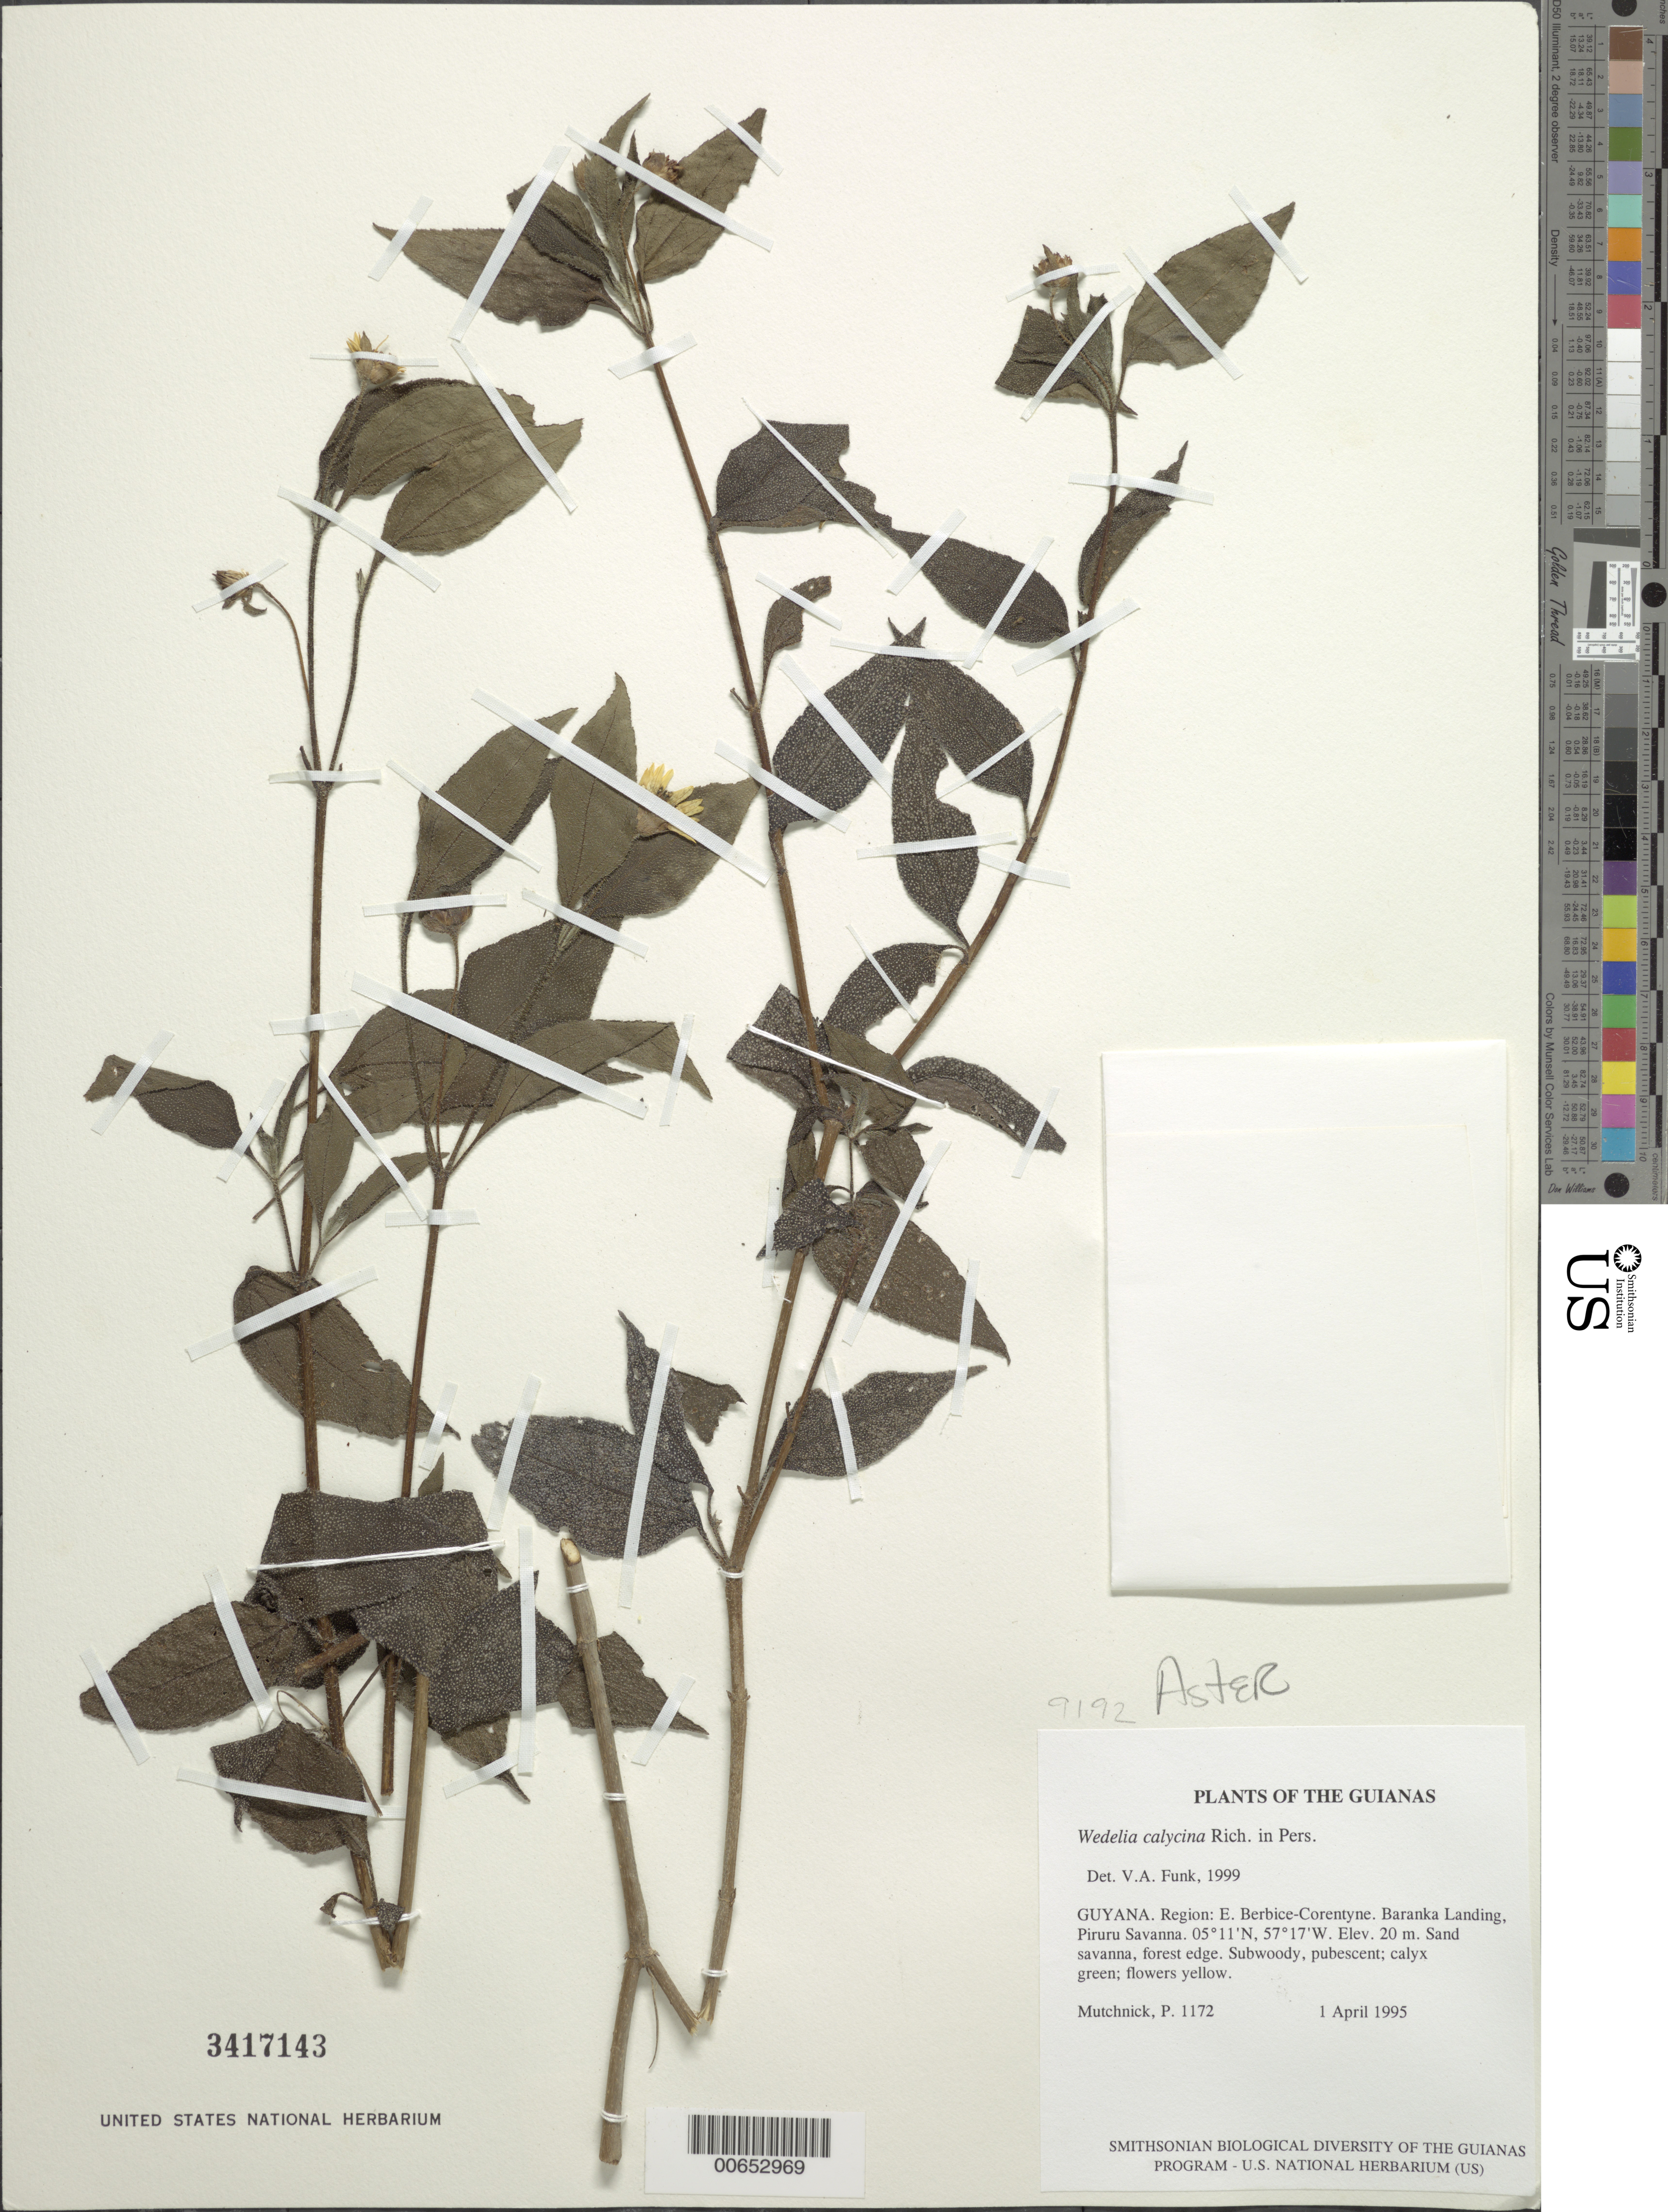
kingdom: Plantae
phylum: Tracheophyta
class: Magnoliopsida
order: Asterales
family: Asteraceae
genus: Wedelia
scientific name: Wedelia calycina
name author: Rich.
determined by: Funk, Vicki A., (BOT), Smithsonian Institution - National Museum of Natural History (UNITED STATES)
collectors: P. Mutchnick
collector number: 1172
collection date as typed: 1 April 1995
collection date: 1995-04-01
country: Guyana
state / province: E. Berbice-Corentyne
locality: Baranka Landing, Piruru Savanna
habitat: Sand savanna, forest edge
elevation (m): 20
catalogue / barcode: US 3417143